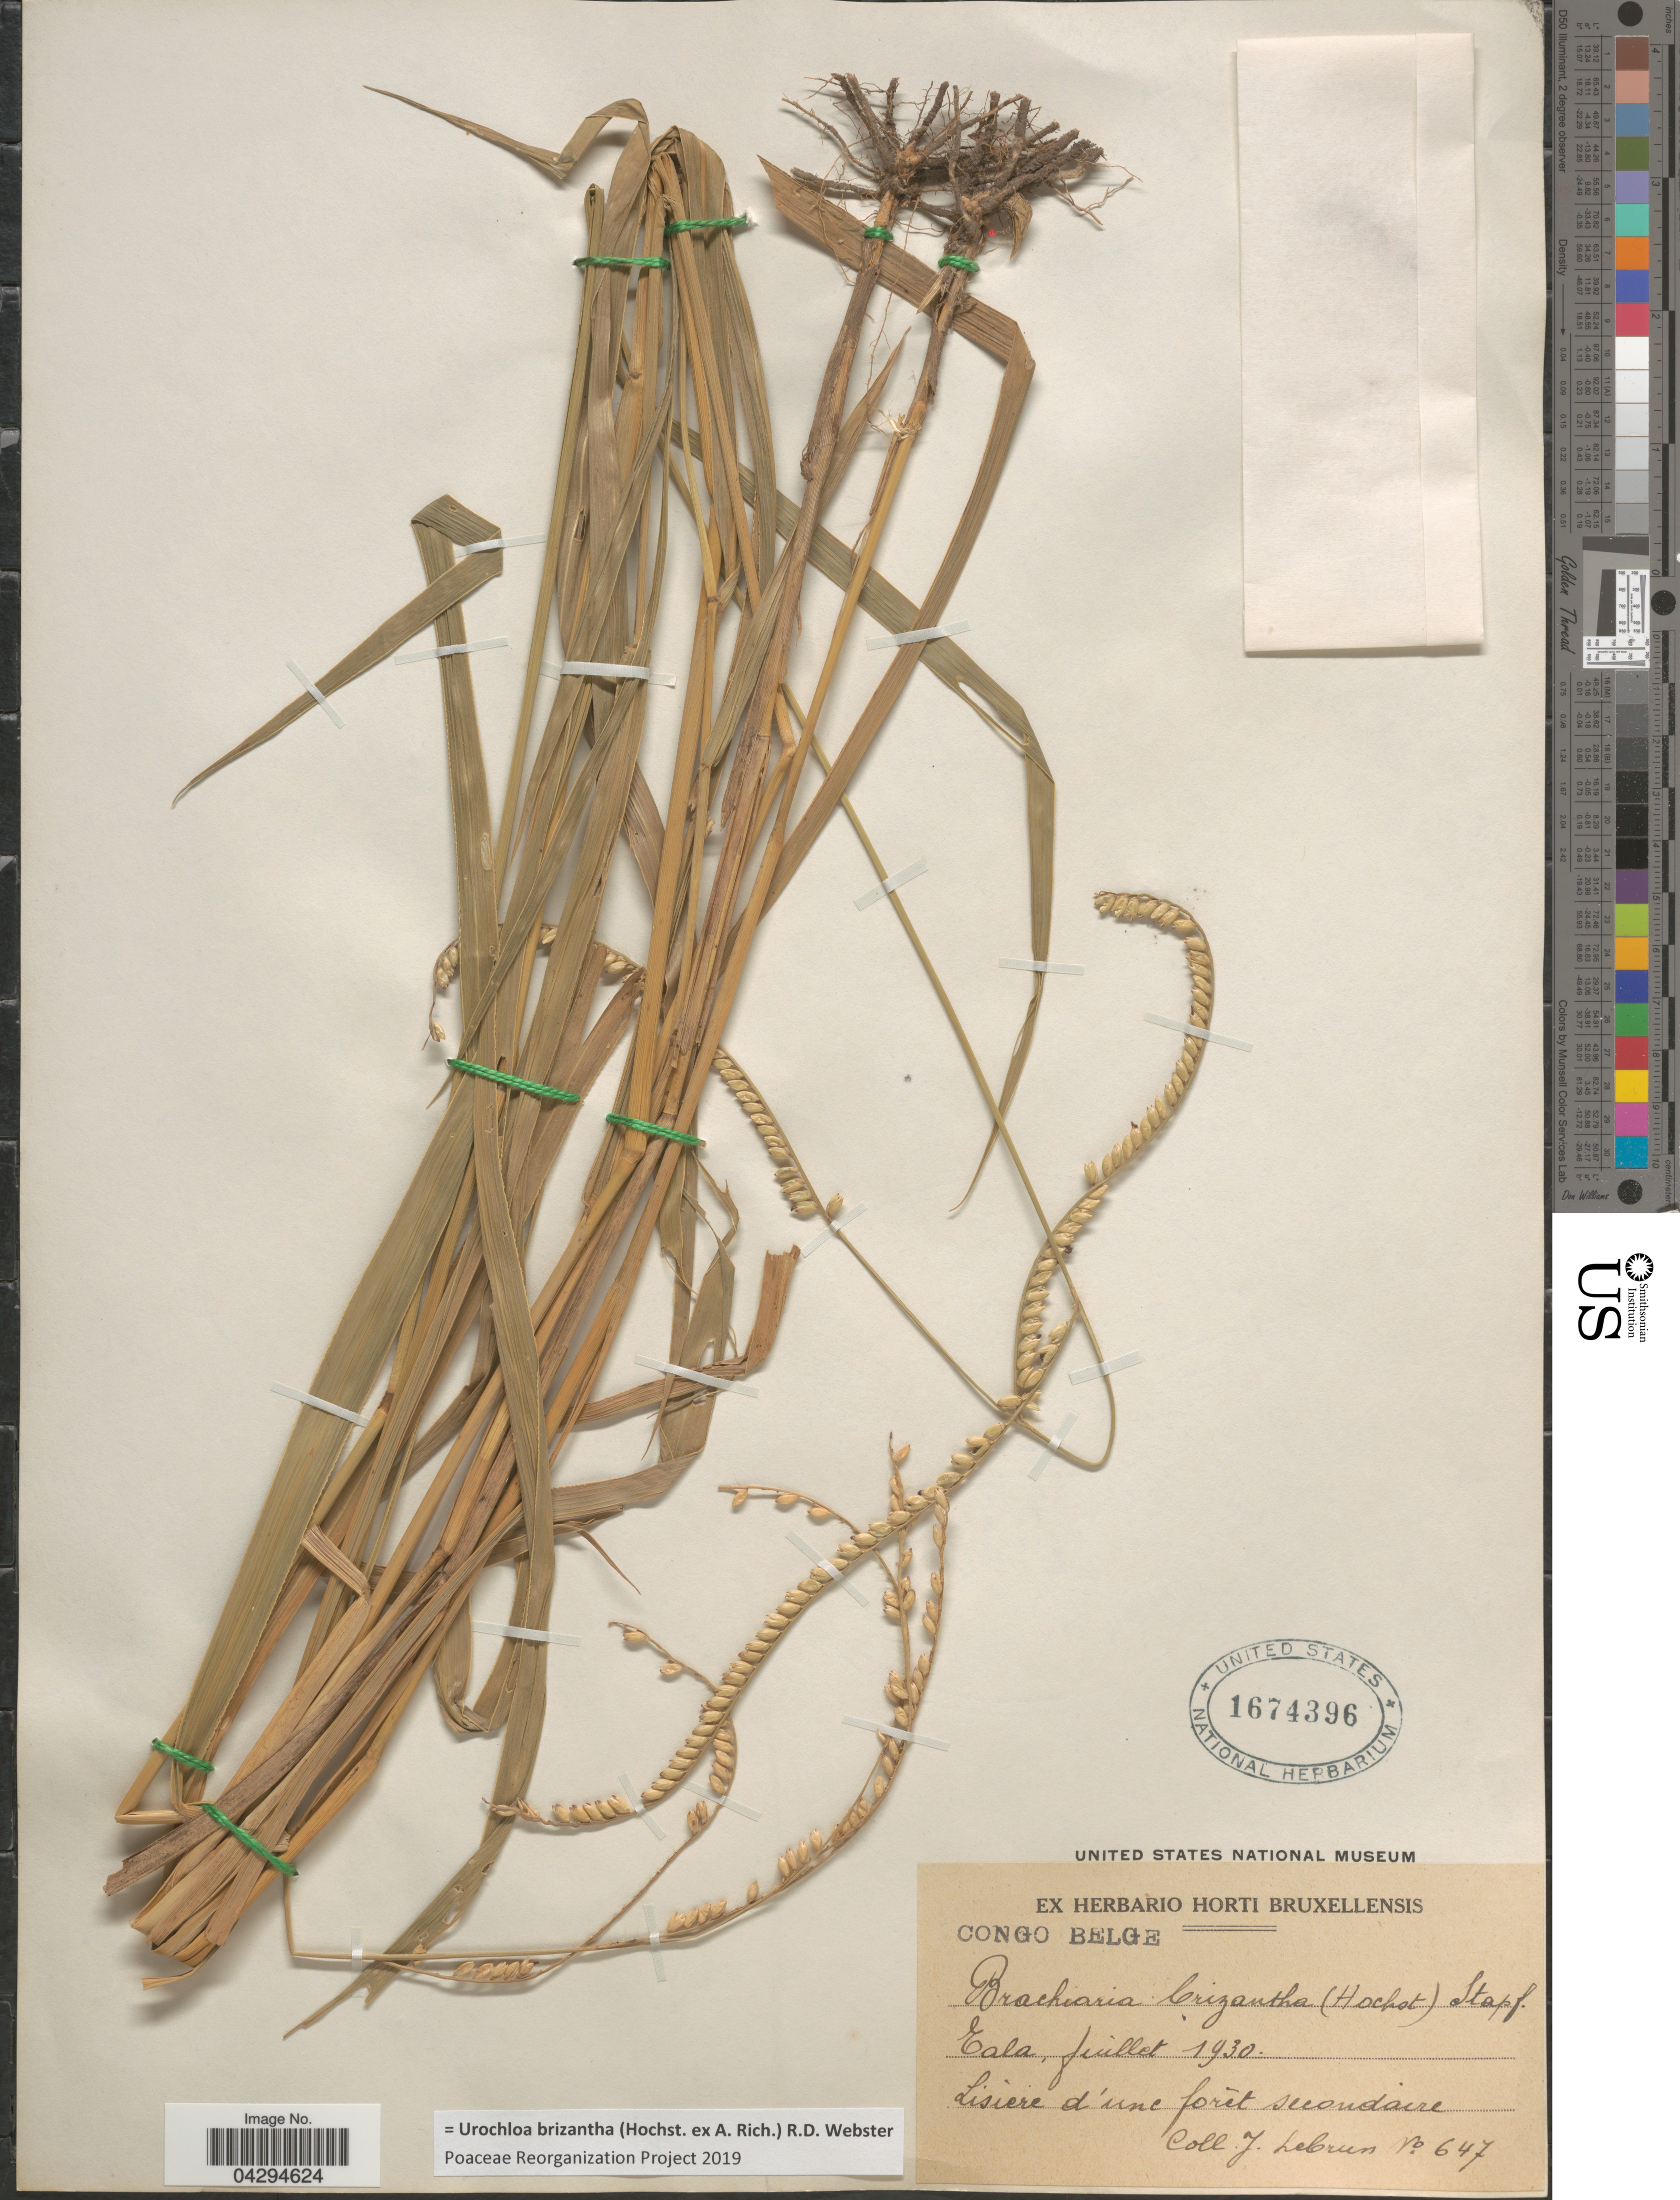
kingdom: Plantae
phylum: Tracheophyta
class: Liliopsida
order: Poales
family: Poaceae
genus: Urochloa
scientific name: Urochloa brizantha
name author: (Hochst. ex A. Rich.) R.D. Webster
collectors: J. A. Lebrun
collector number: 647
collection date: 1930-07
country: Congo, Democratic Republic of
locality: Congo Belge. Eala.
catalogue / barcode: US 1674396